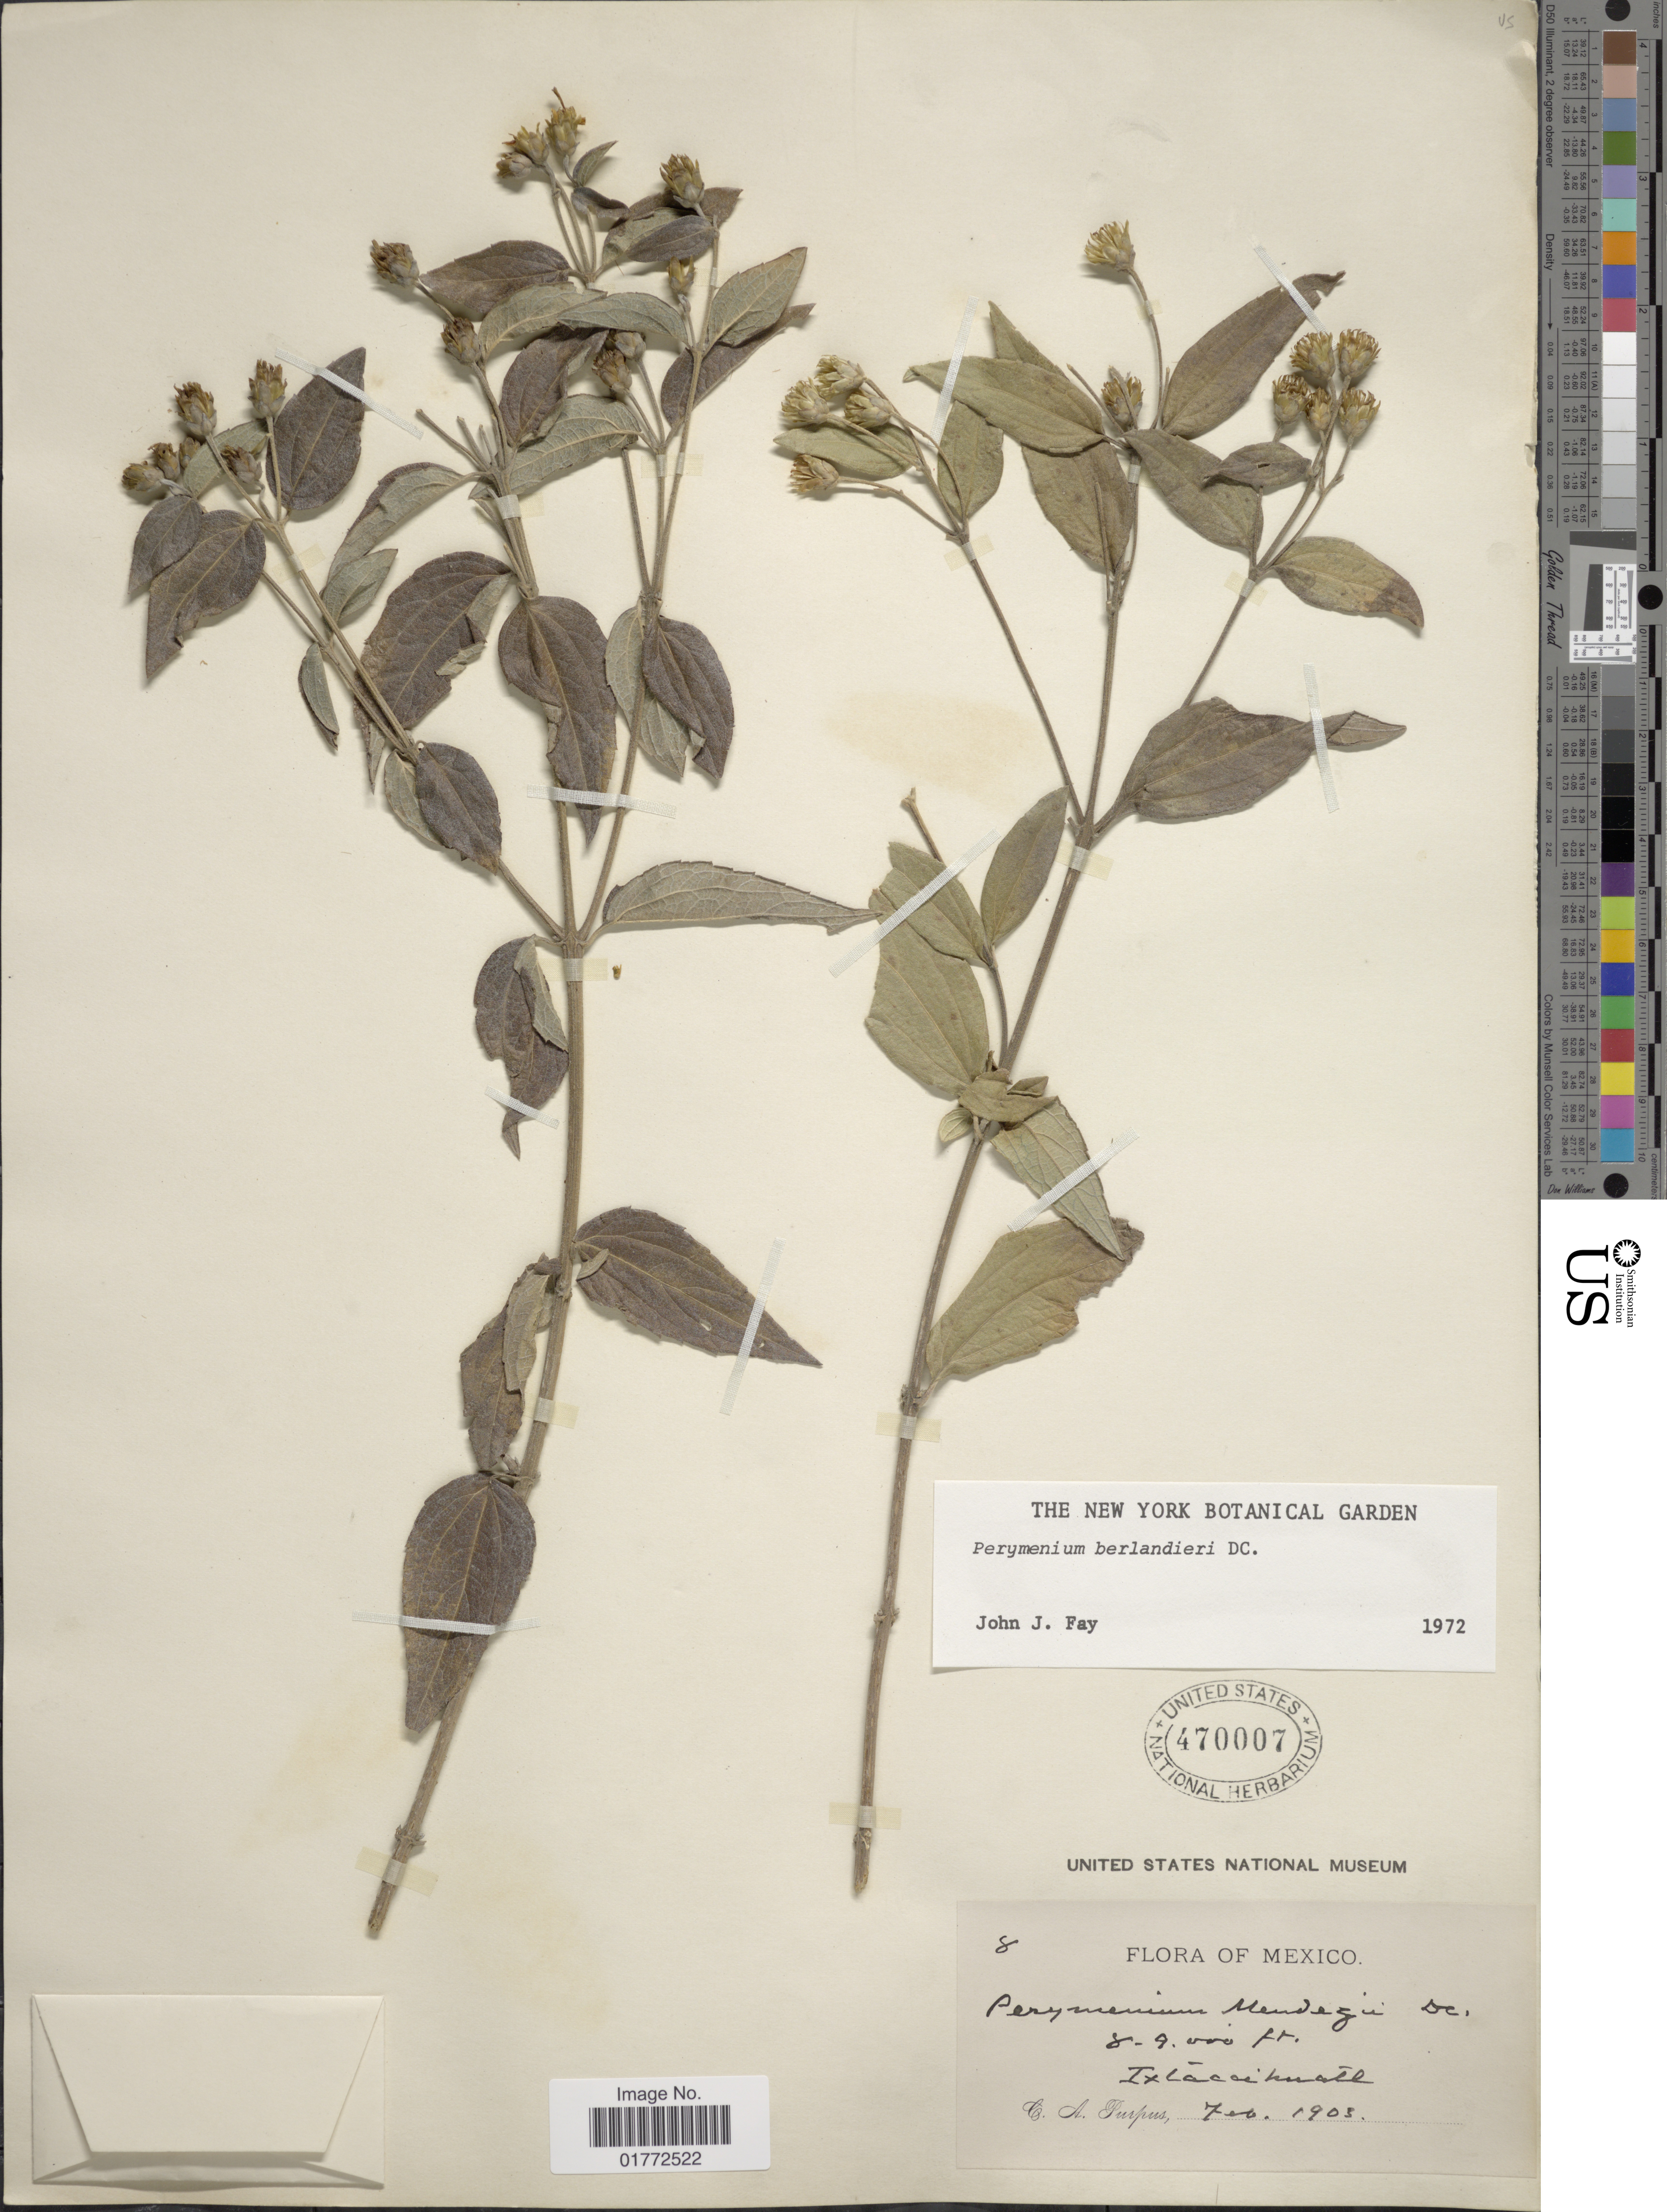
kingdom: Plantae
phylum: Tracheophyta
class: Magnoliopsida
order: Asterales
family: Asteraceae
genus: Perymenium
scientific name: Perymenium berlandieri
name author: DC.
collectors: C. A. Purpus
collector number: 8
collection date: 1903-02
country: Mexico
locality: Iztaccíhuatl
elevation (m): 2438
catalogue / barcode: US 470007